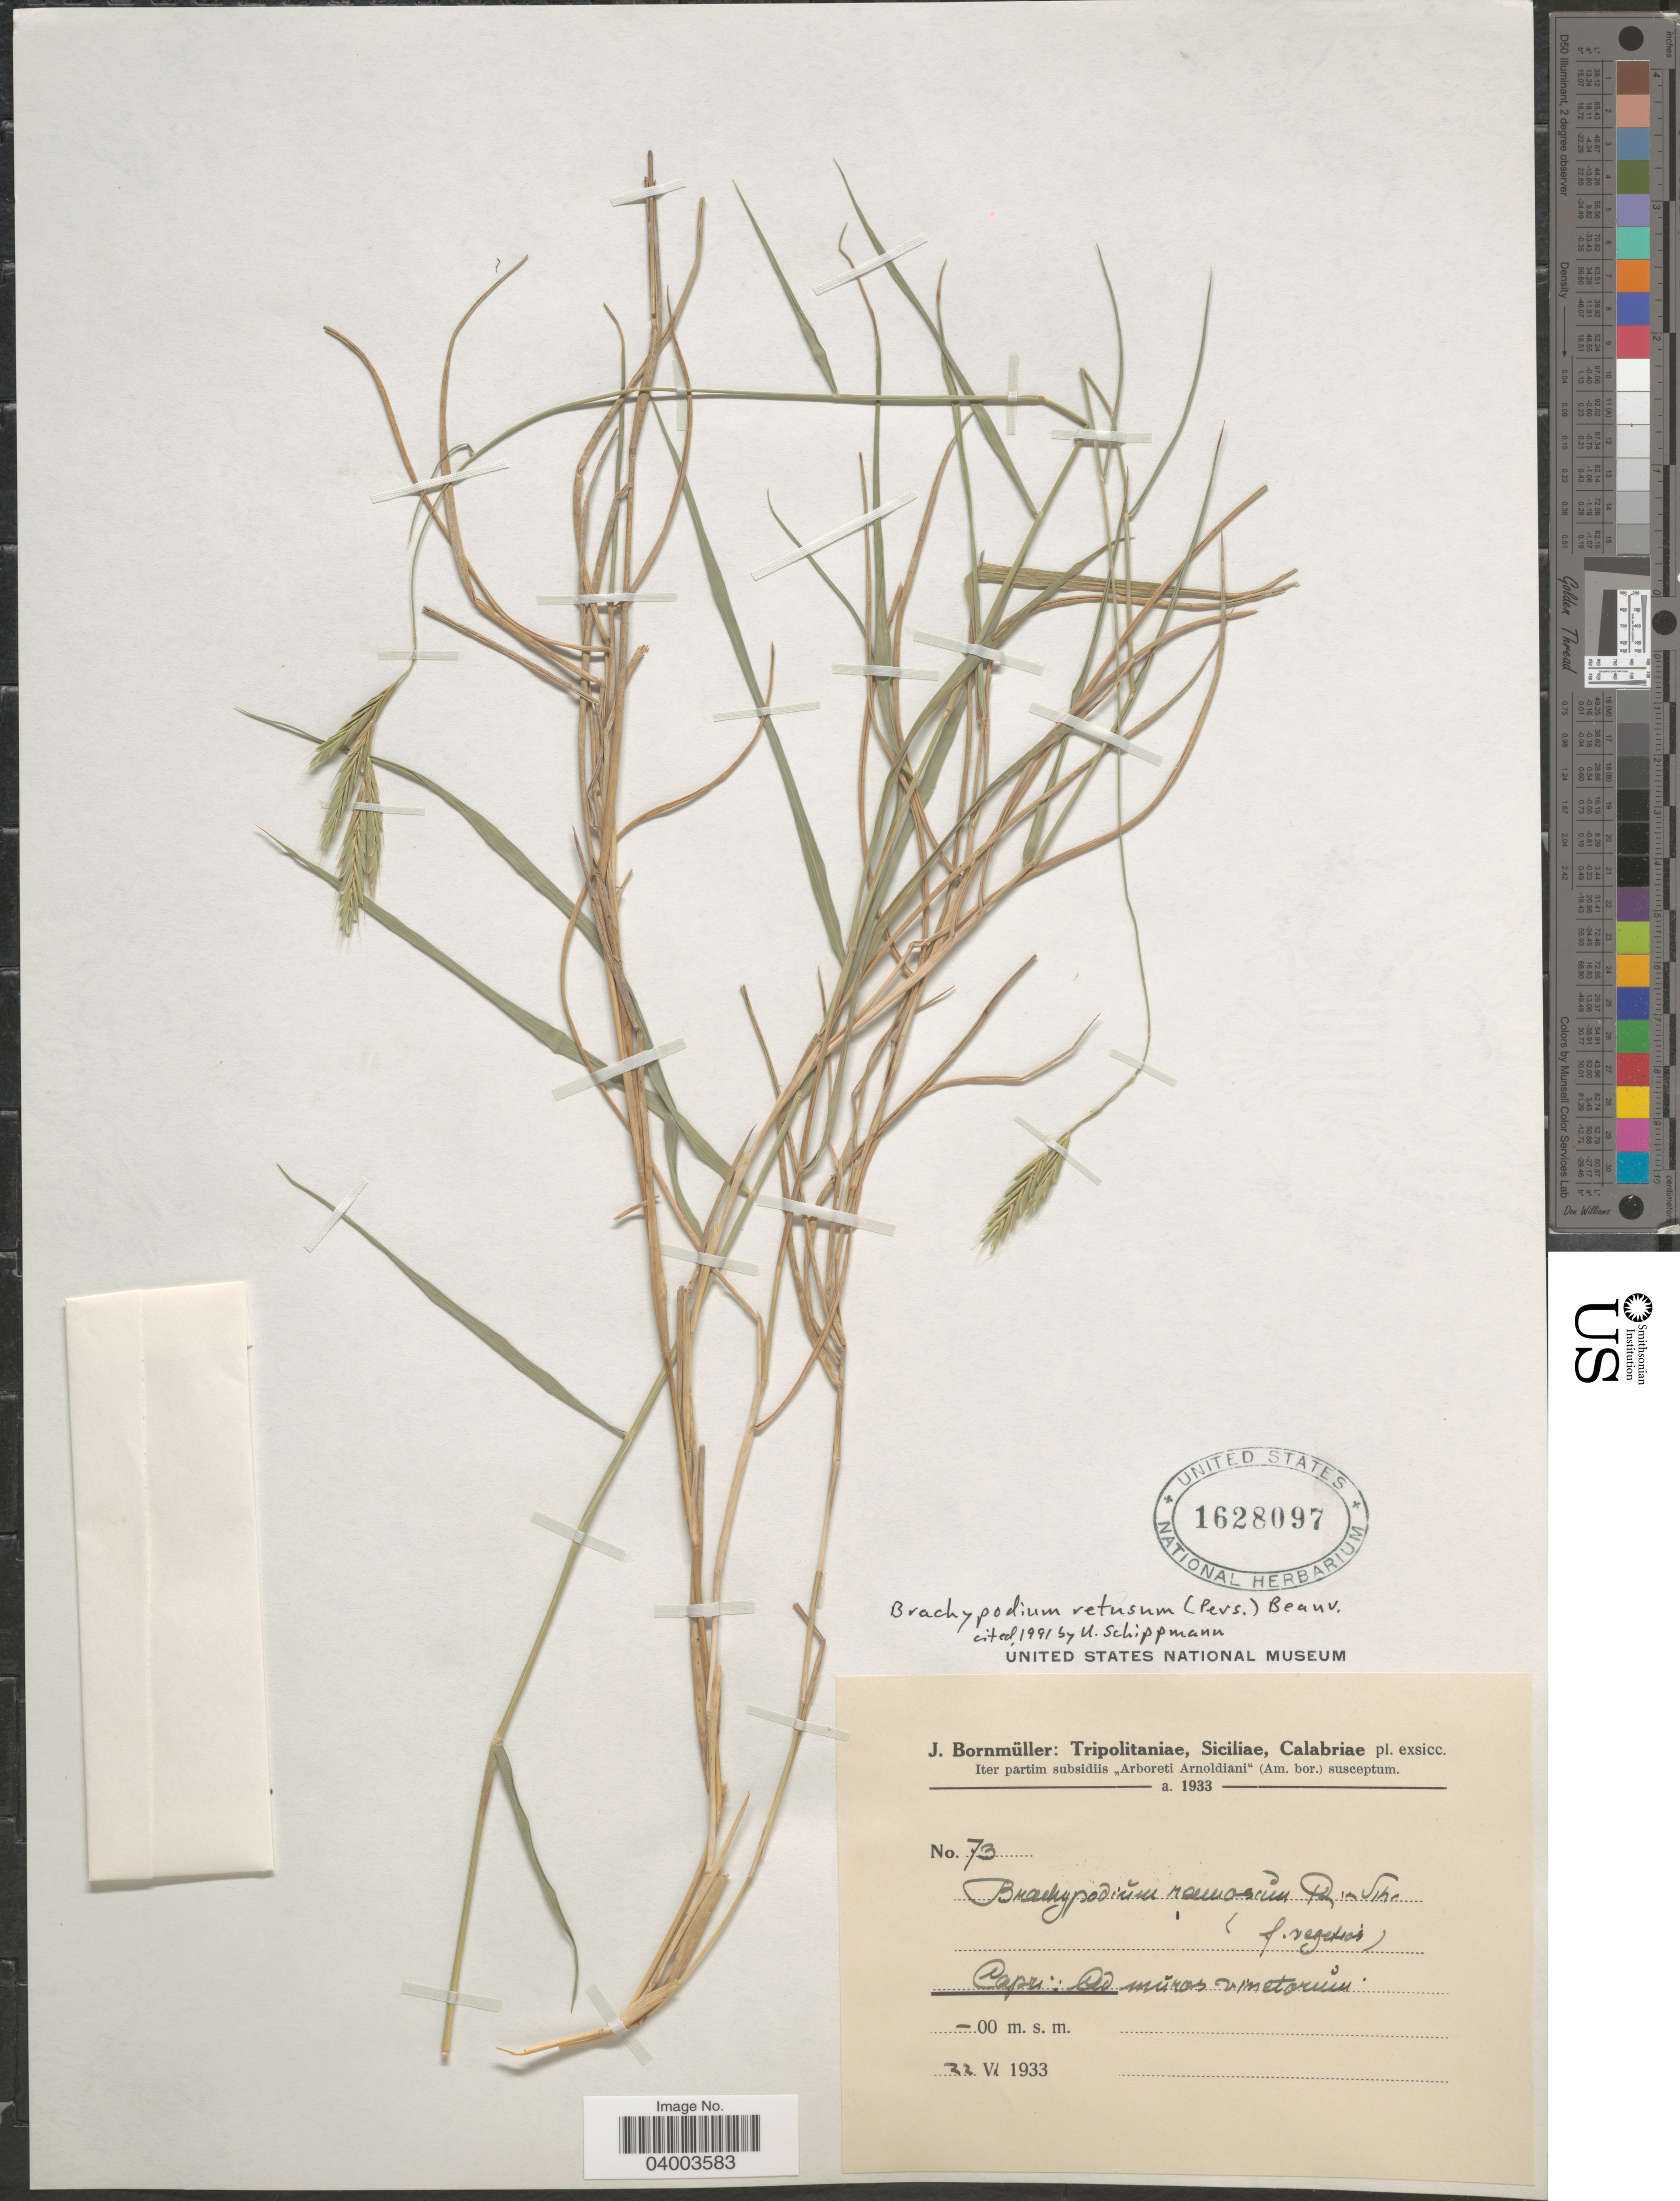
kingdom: Plantae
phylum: Tracheophyta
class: Liliopsida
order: Poales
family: Poaceae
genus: Brachypodium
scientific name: Brachypodium retusum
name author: (Pers.) P. Beauv.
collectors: J. Bornmüller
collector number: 73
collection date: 1933-06-22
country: Italy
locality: Capri: Ad muros vinetorum.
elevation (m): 0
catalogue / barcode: US 1628097